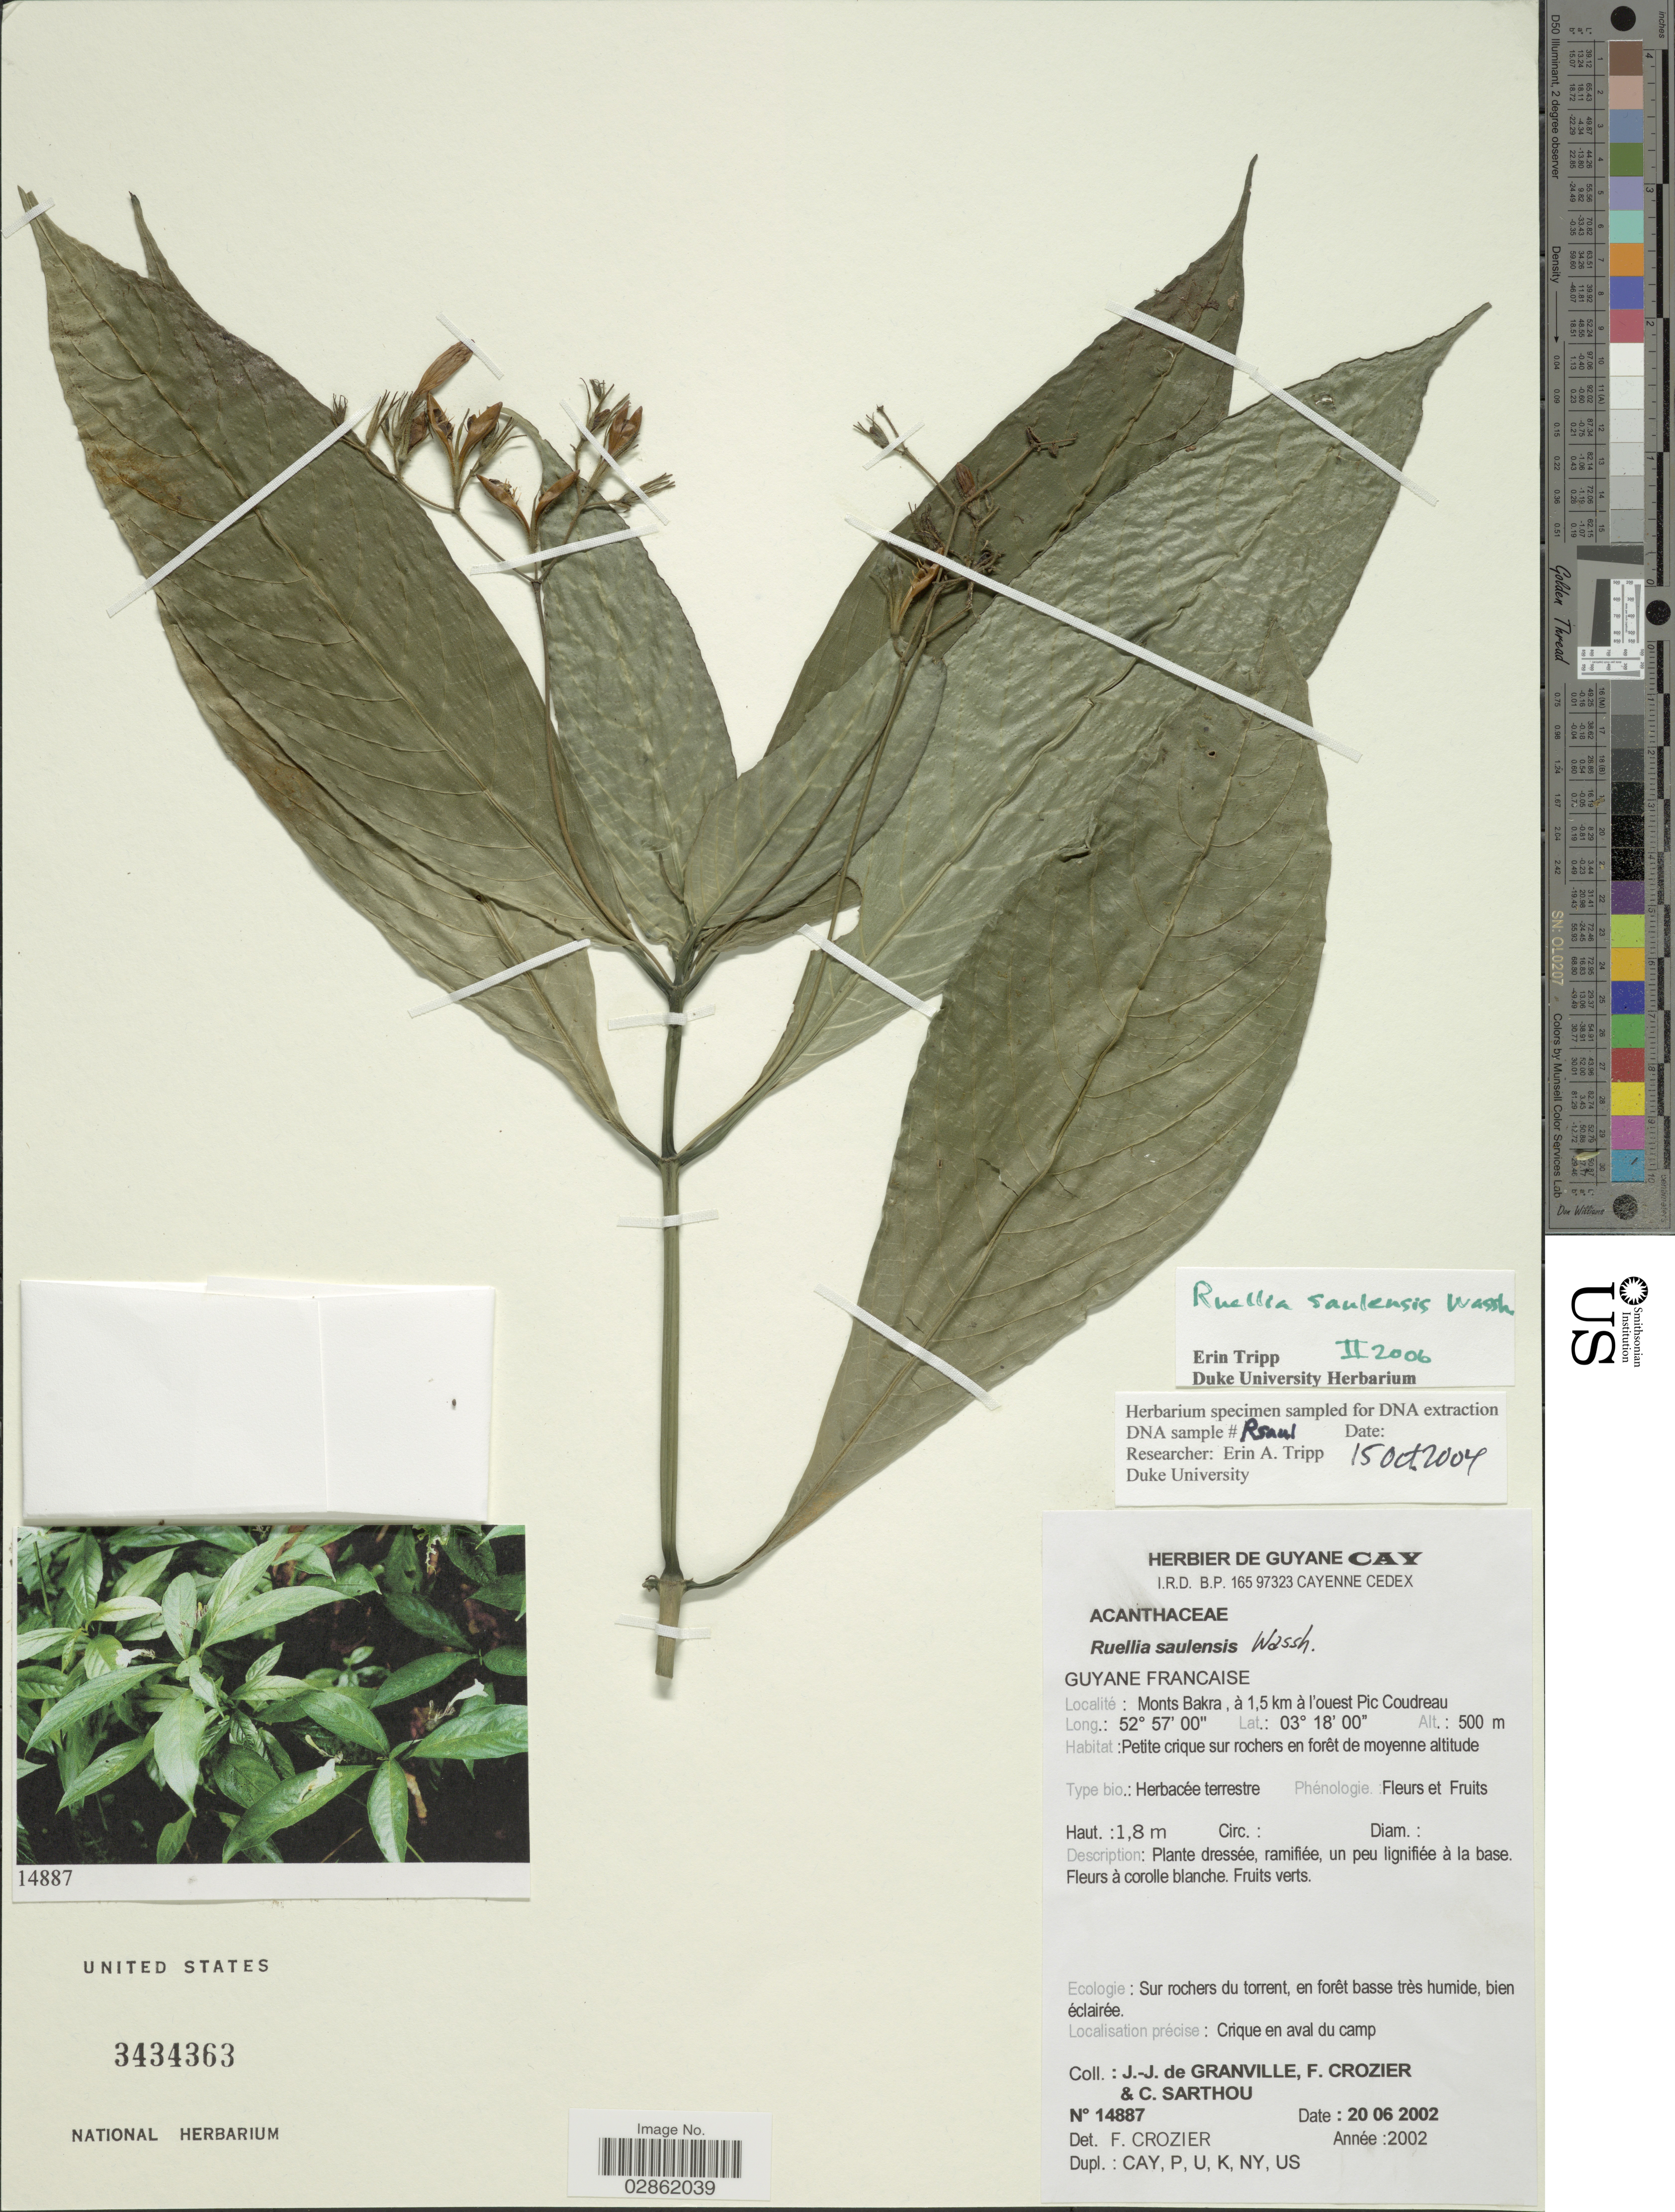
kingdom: Plantae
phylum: Tracheophyta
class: Magnoliopsida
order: Lamiales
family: Acanthaceae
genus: Ruellia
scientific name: Ruellia saülensis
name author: Wassh.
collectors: J.-J. de Granville, F. Crozier & C. Sarthou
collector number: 14887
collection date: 2002-06-20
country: French Guiana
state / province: Cayenne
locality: Guyane Francaise, Monts Bakra, á 1,5 km á l'ouest Pic Coudreau.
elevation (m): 500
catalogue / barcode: US 3434363